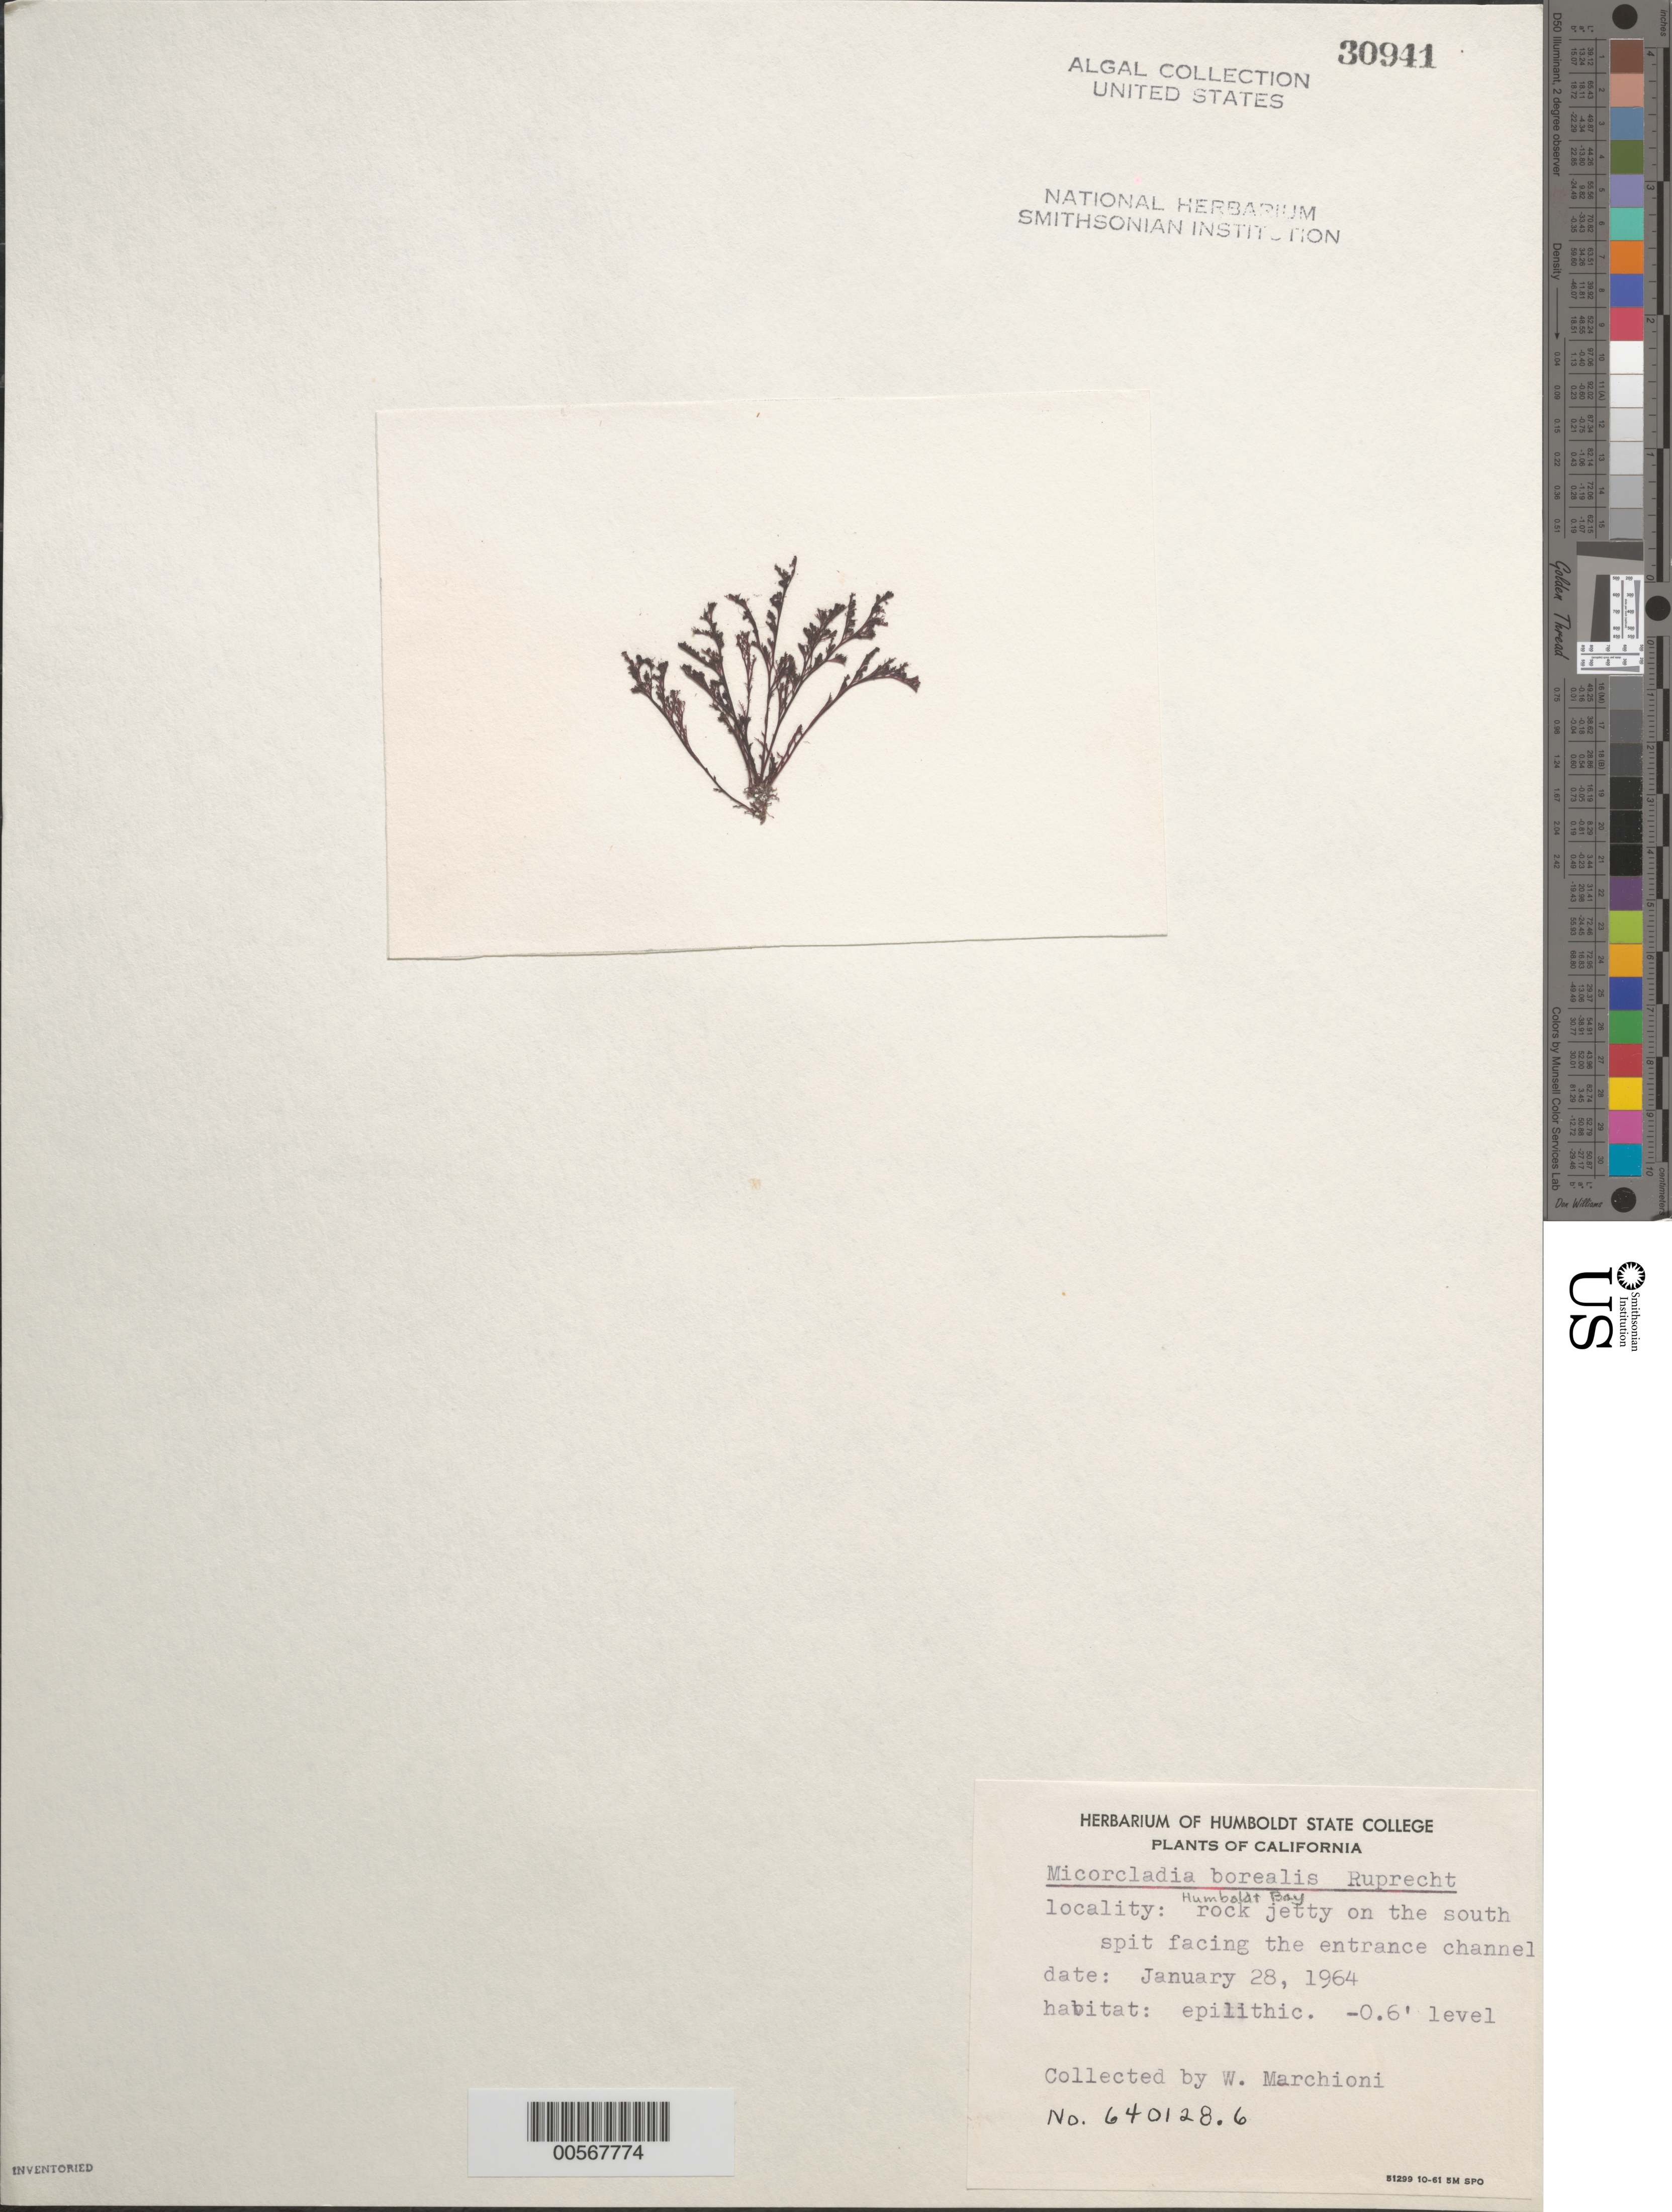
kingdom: Plantae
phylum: Rhodophyta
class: Florideophyceae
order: Ceramiales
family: Ceramiaceae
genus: Microcladia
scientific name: Microcladia borealis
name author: Rupr.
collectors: W. Marchioni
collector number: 640128.6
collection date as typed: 28 Jan 1964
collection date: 1964-01-28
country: United States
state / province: California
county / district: Humboldt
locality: Humboldt Bay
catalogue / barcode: US 30941